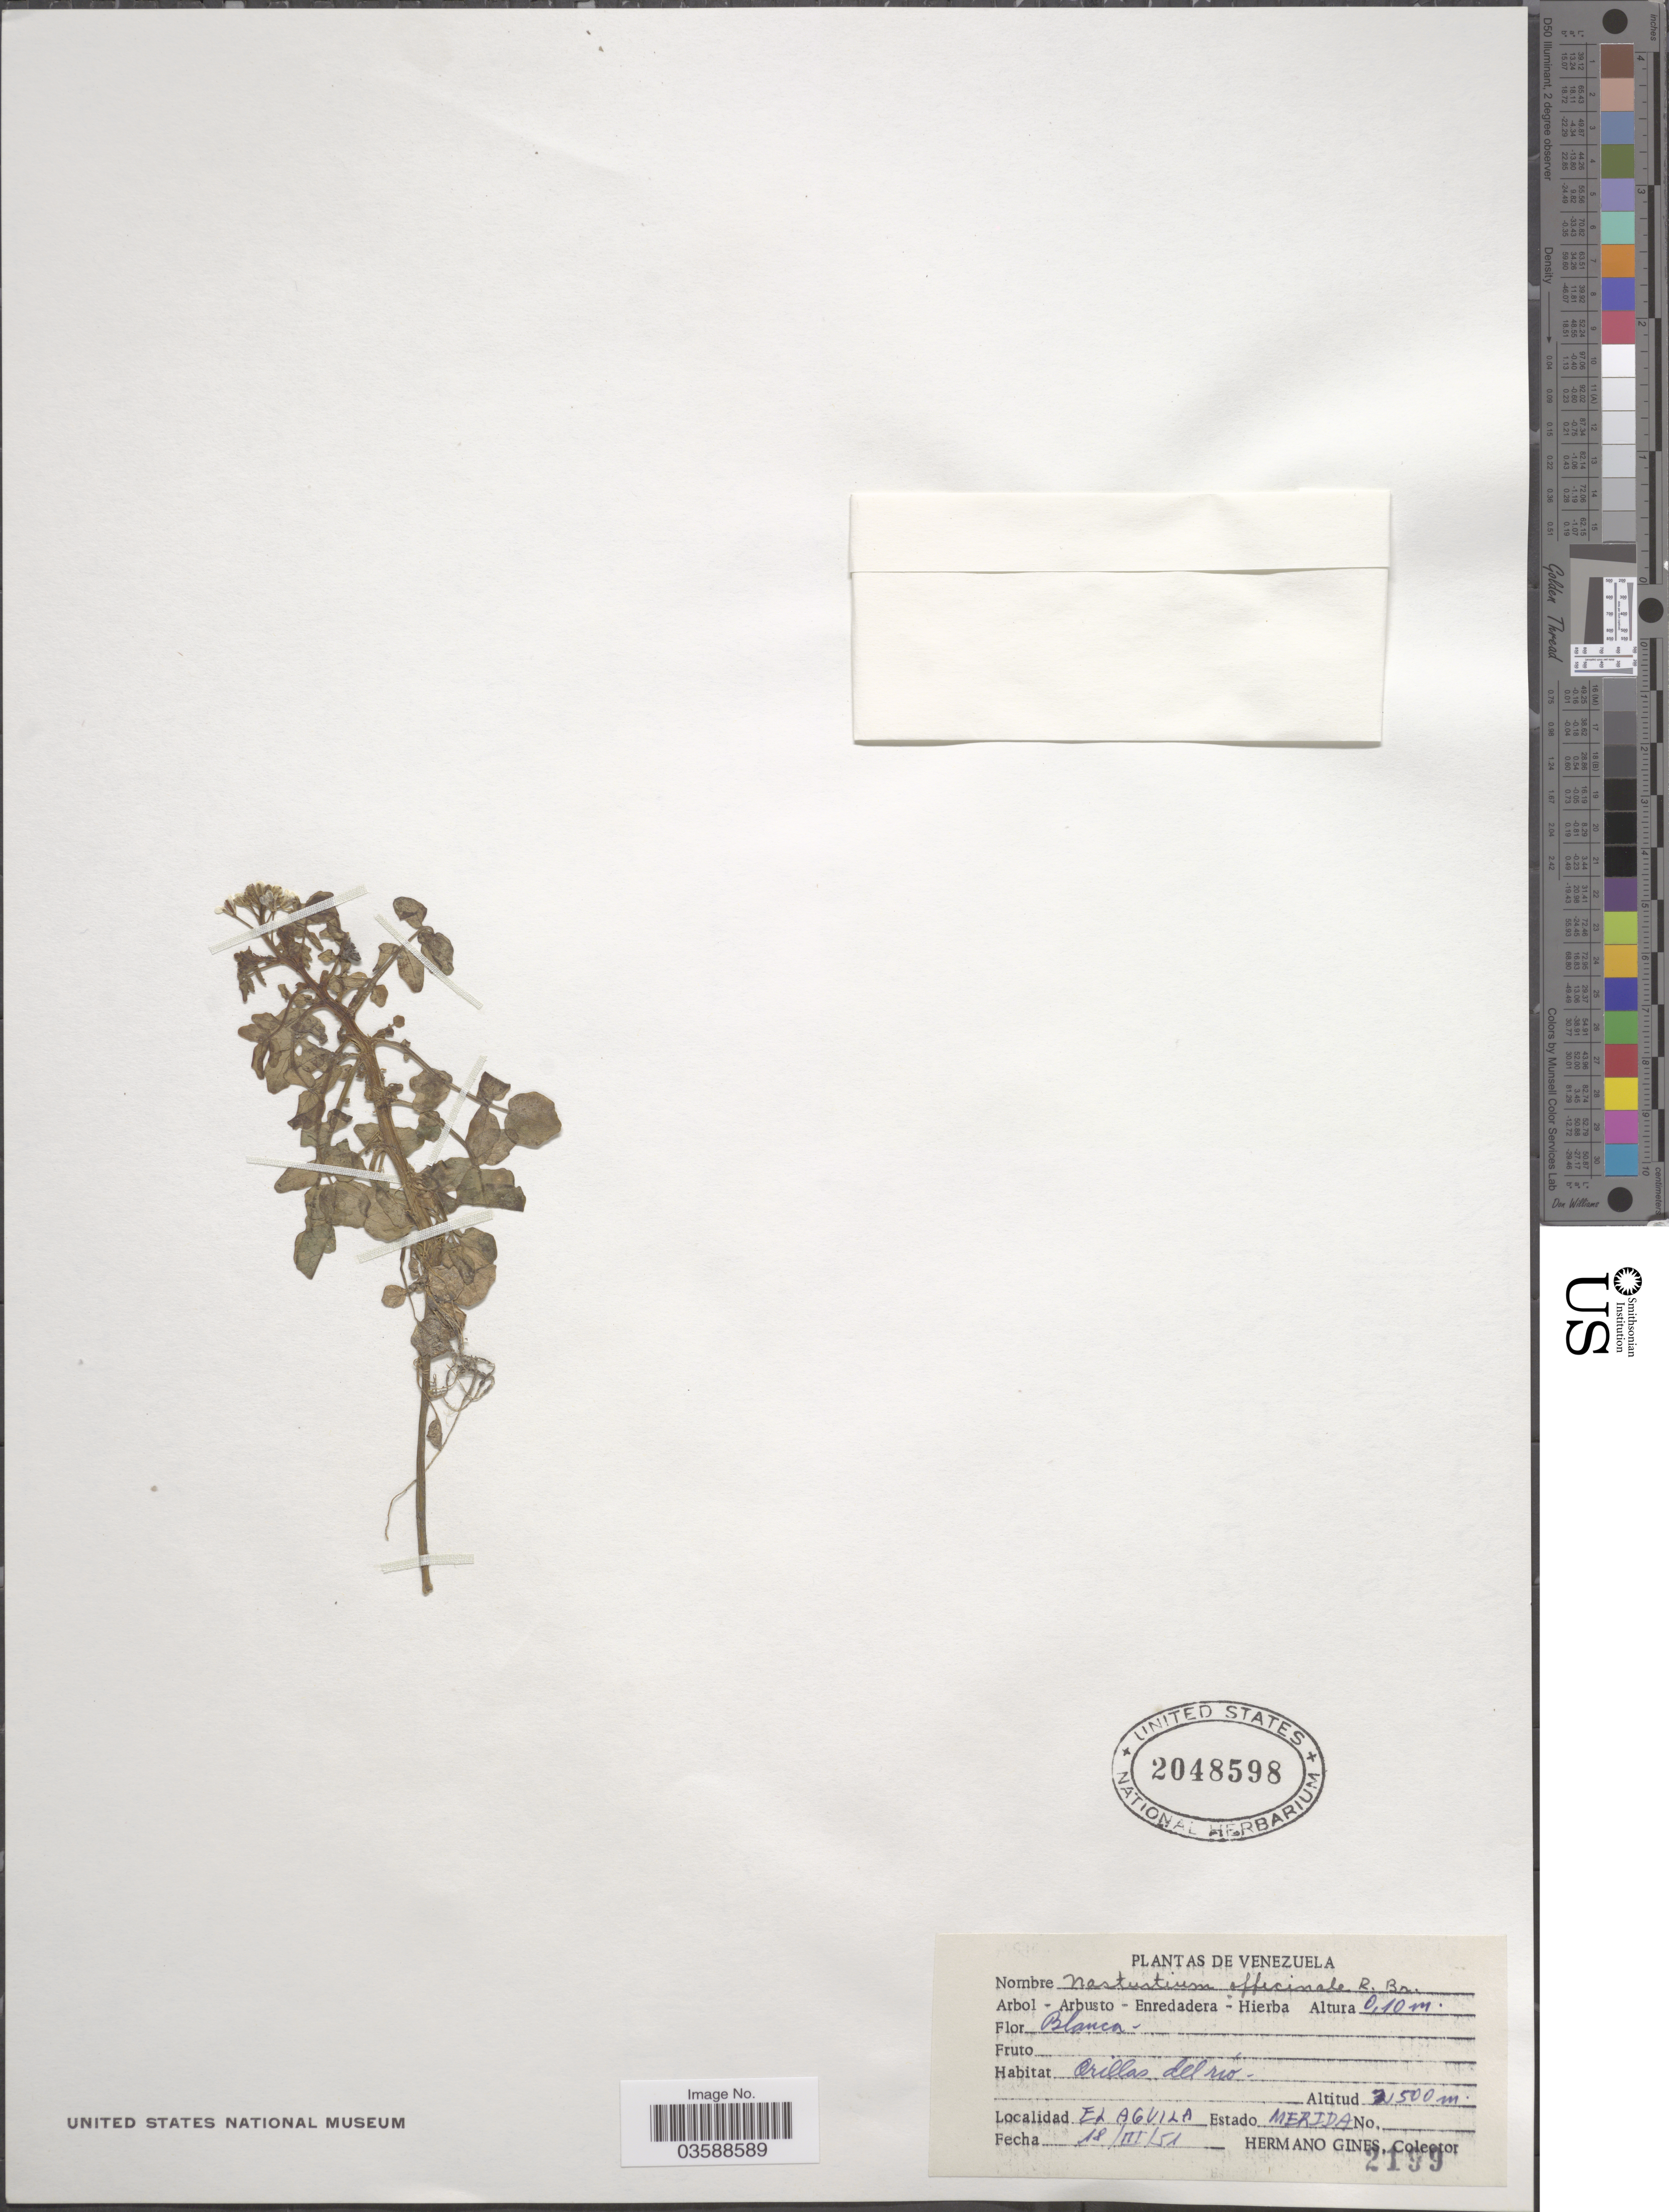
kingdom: Plantae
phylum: Tracheophyta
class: Magnoliopsida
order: Brassicales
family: Brassicaceae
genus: Nasturtium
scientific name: Nasturtium officinale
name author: R. Br.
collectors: Bro. Gines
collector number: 2199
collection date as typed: Transcribed d/m/y: 18/3/51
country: Venezuela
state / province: Mérida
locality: Orilla del río. El Aguila.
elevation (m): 1500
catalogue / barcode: US 2048598